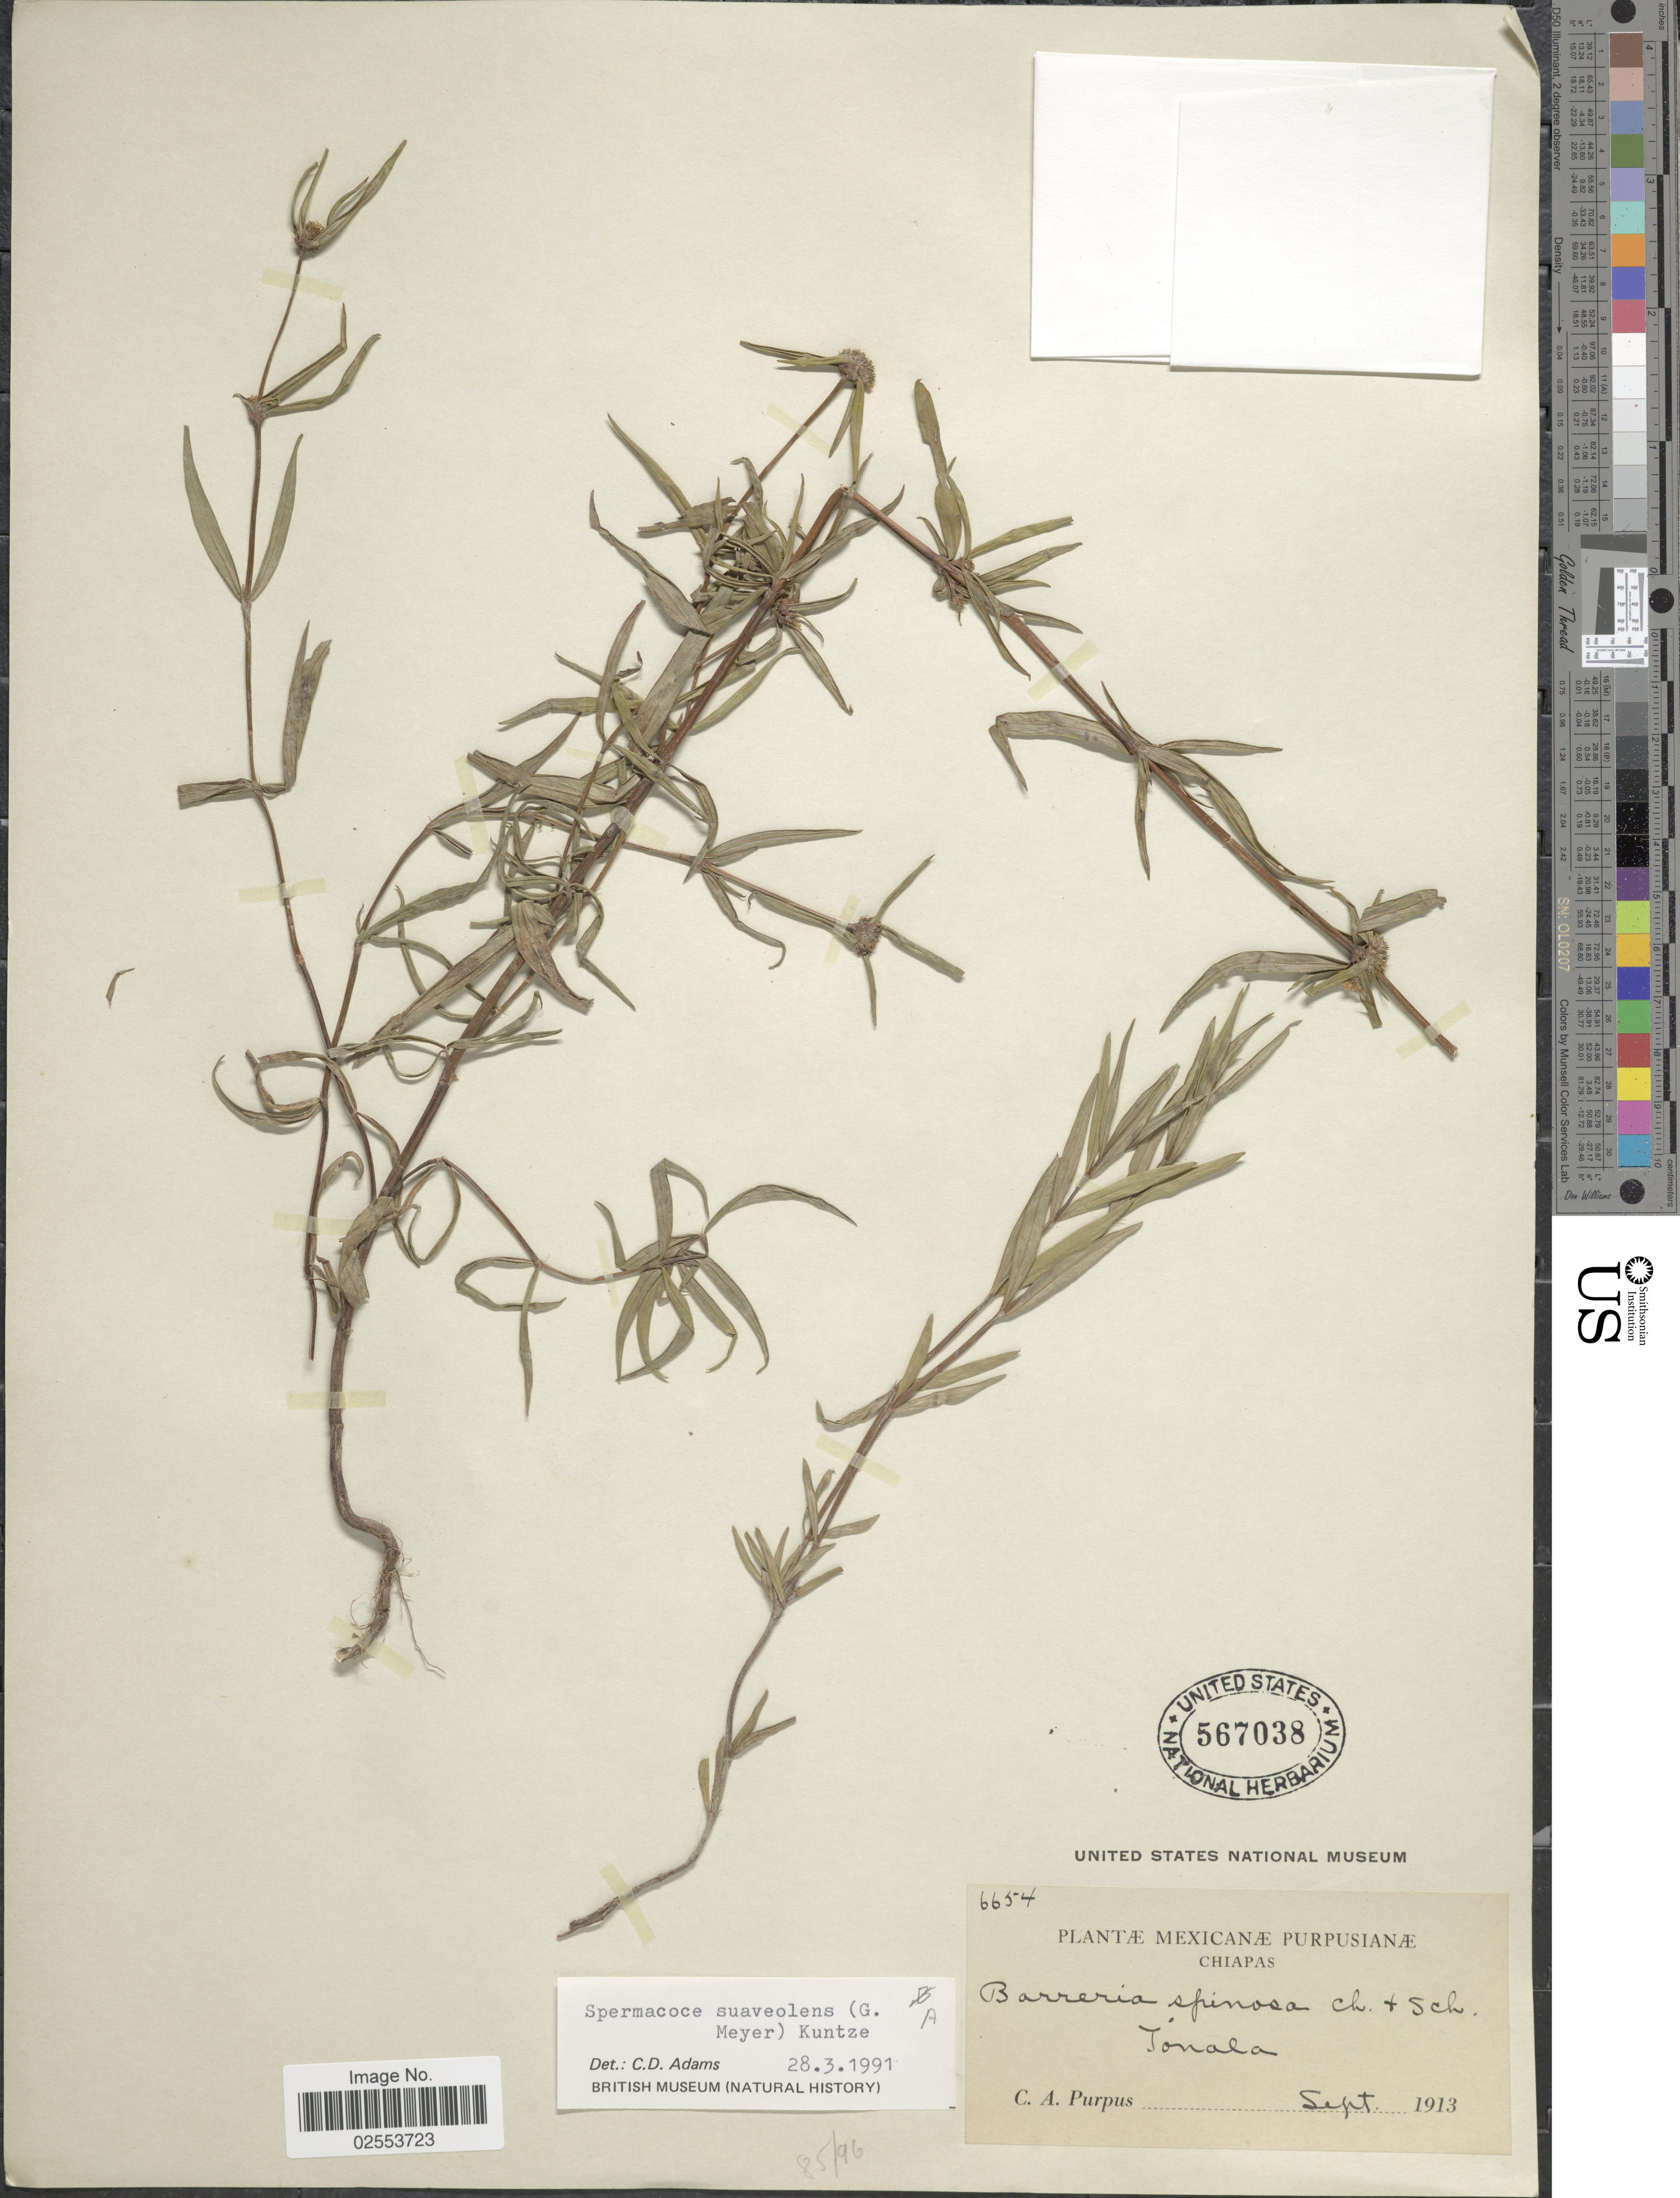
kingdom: Plantae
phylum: Tracheophyta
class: Magnoliopsida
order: Gentianales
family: Rubiaceae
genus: Spermacoce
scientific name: Spermacoce suaveolens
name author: (G. Mey.) Kuntze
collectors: C. A. Purpus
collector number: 6654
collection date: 1913-09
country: Mexico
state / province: Chiapas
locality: Tonala.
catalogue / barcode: US 567038